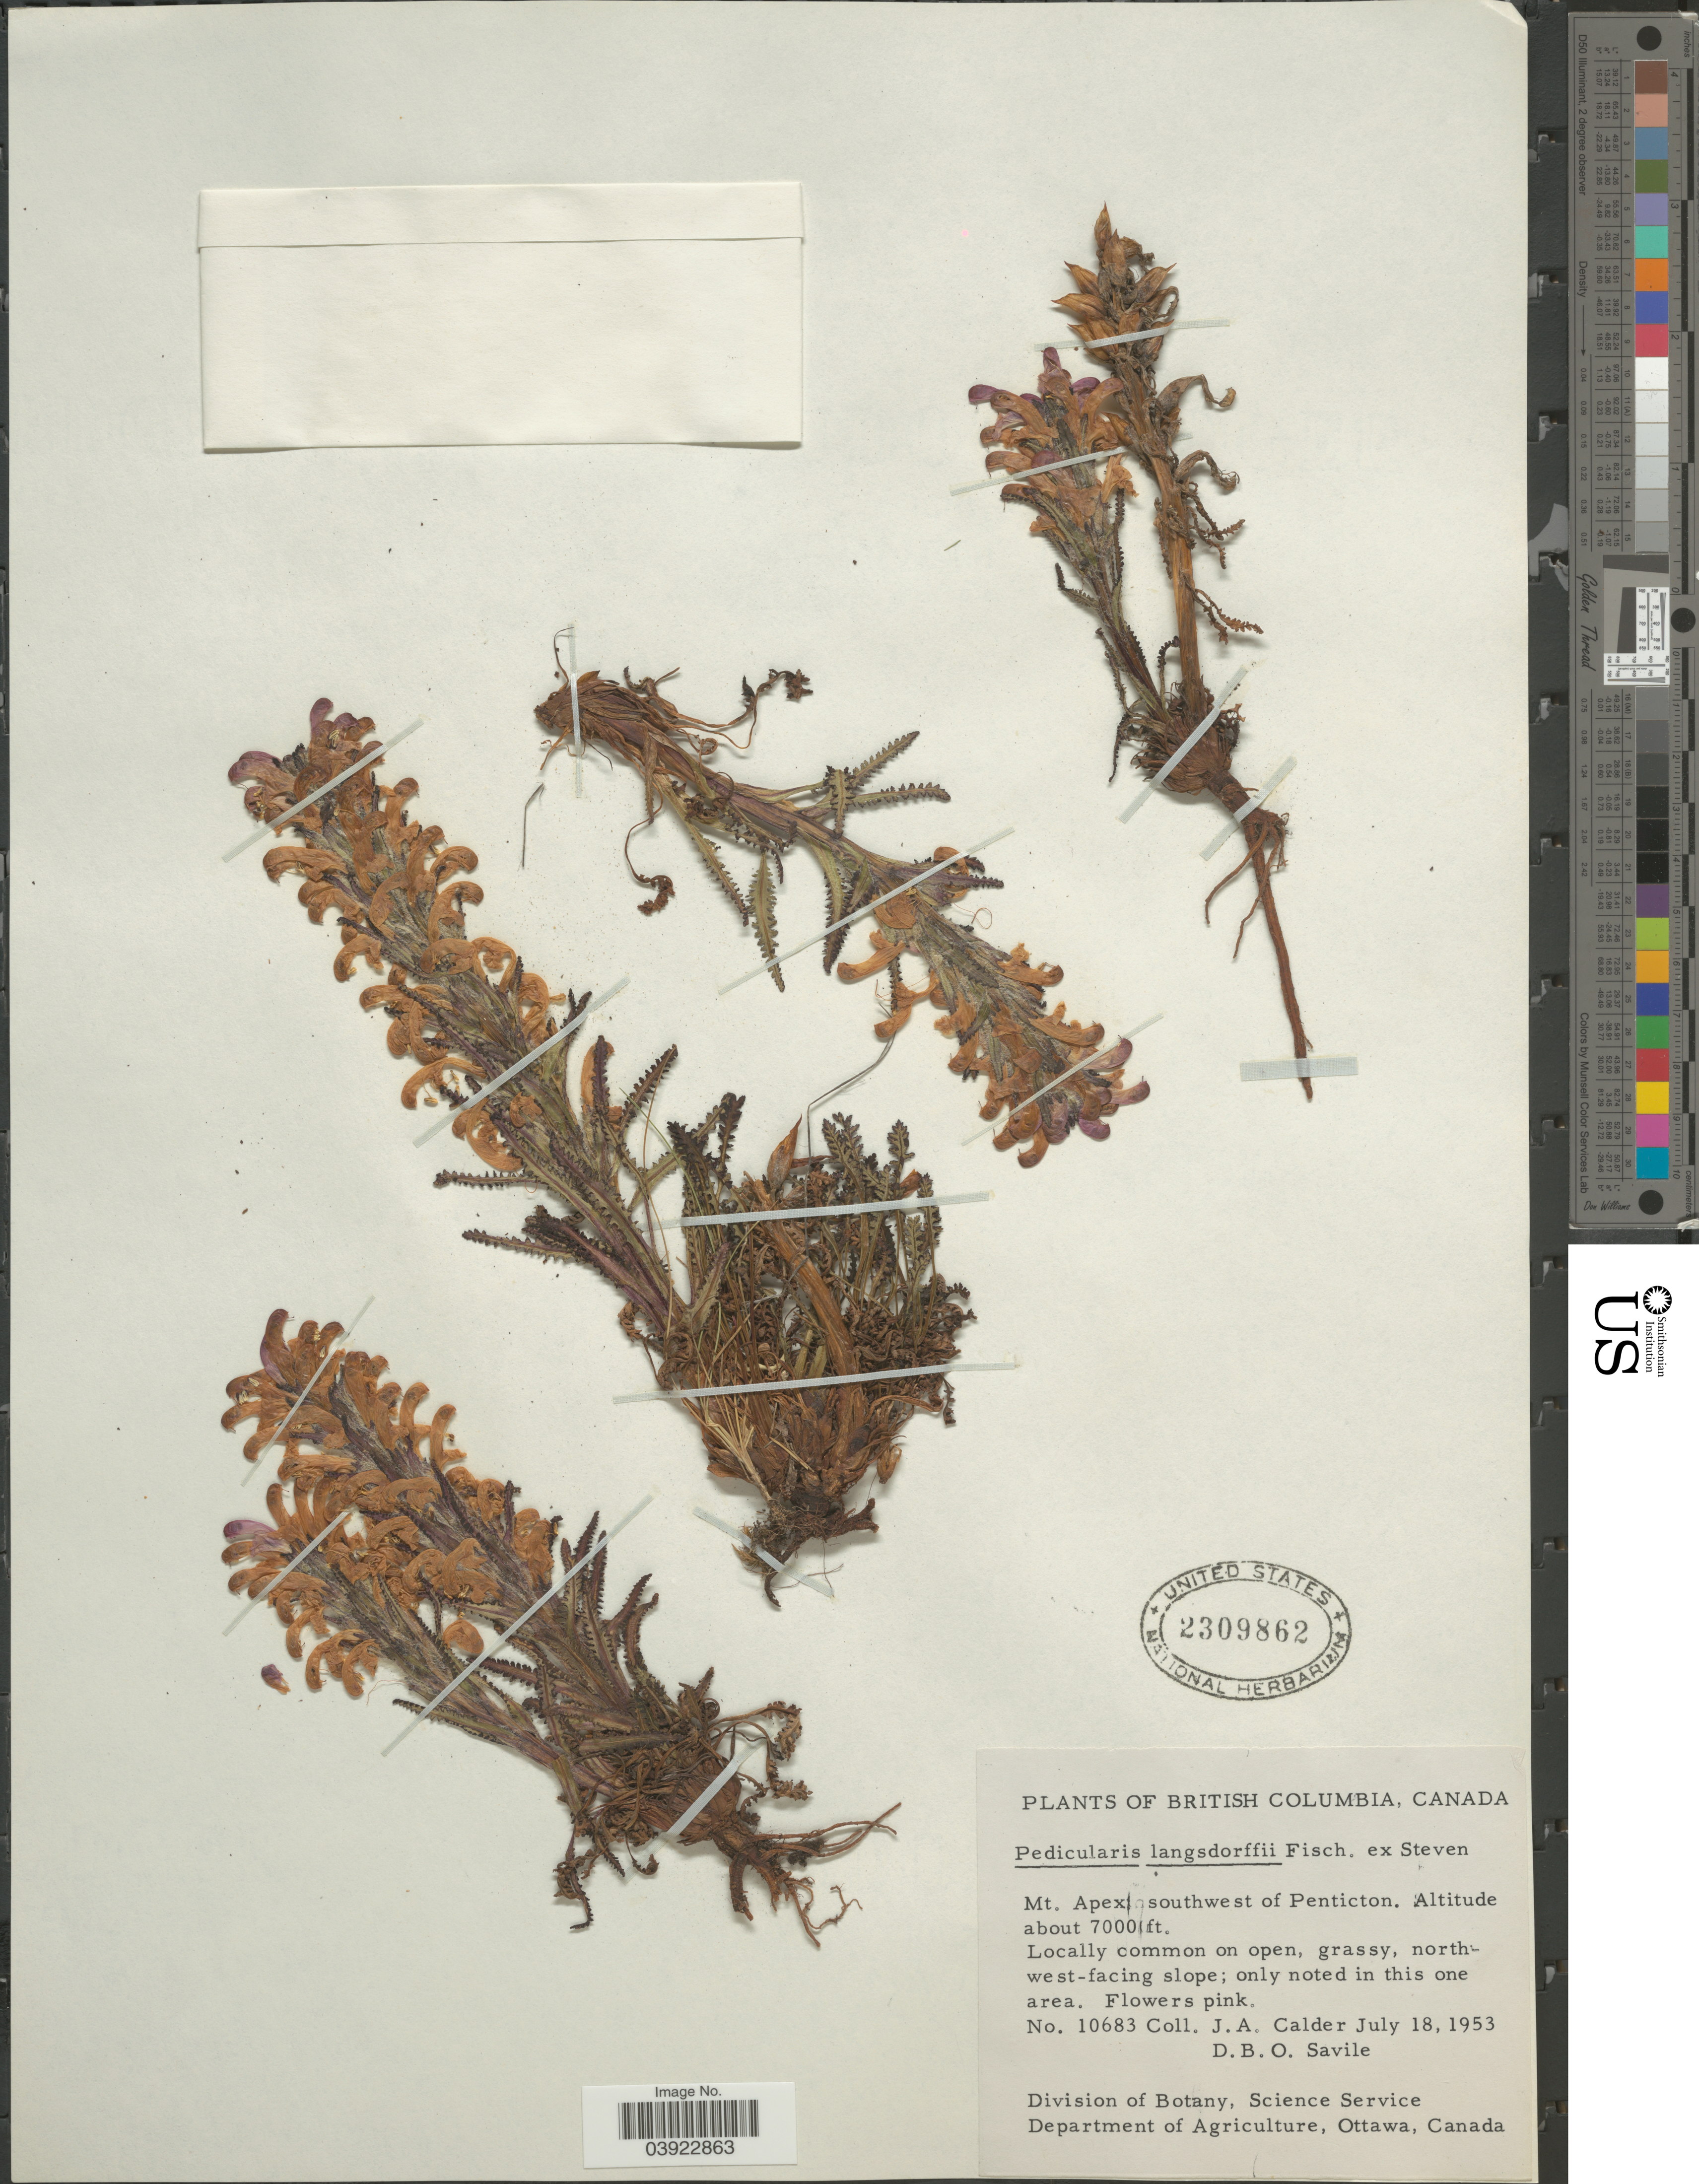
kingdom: Plantae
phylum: Tracheophyta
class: Magnoliopsida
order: Lamiales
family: Orobanchaceae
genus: Pedicularis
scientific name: Pedicularis langsdorffii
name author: Fisch. ex Steven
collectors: J. A. Calder & D. Savile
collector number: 10683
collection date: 1953-07-18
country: Canada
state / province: British Columbia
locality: Mt. Apex. southwest of Penticton.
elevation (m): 2134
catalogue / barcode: US 2309862